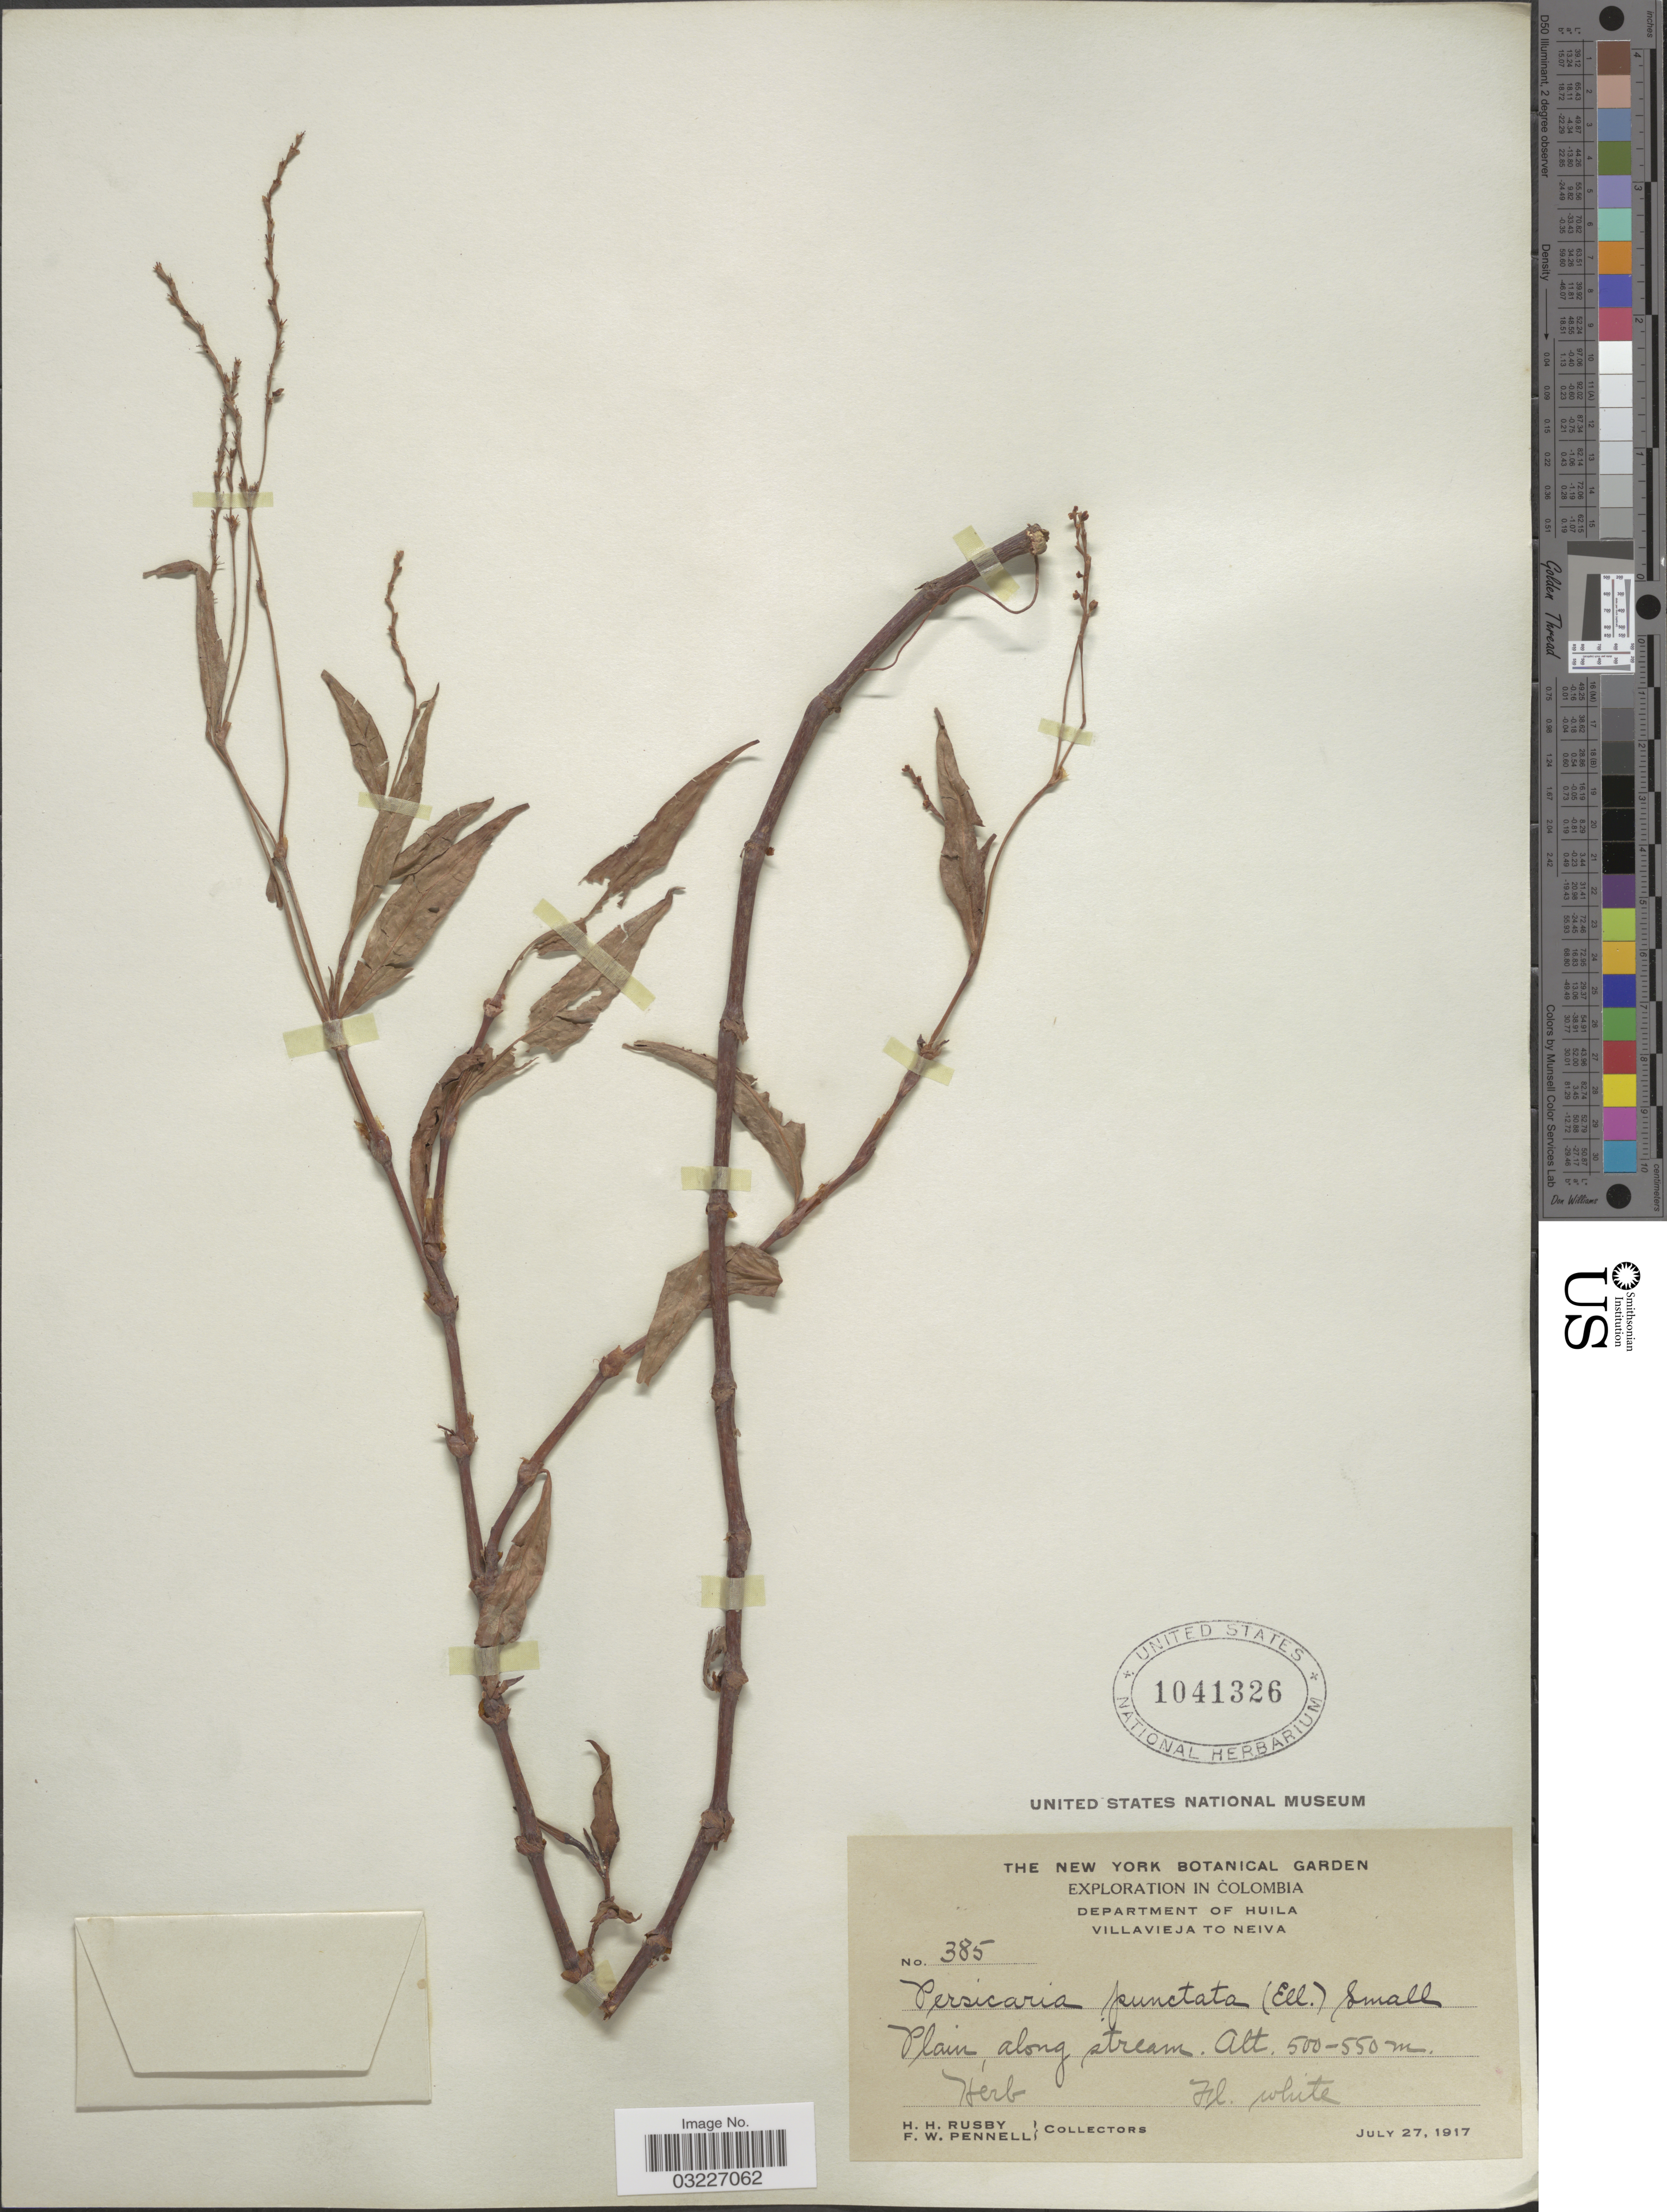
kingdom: Plantae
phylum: Tracheophyta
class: Magnoliopsida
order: Caryophyllales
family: Polygonaceae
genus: Polygonum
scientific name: Polygonum opelousanum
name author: Riddell ex Small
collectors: H. H. Rusby & F. W. Pennell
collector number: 385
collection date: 1917-07-27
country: Colombia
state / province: Huila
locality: Department of Huila. Villavieja to Neiva.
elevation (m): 500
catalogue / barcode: US 1041326